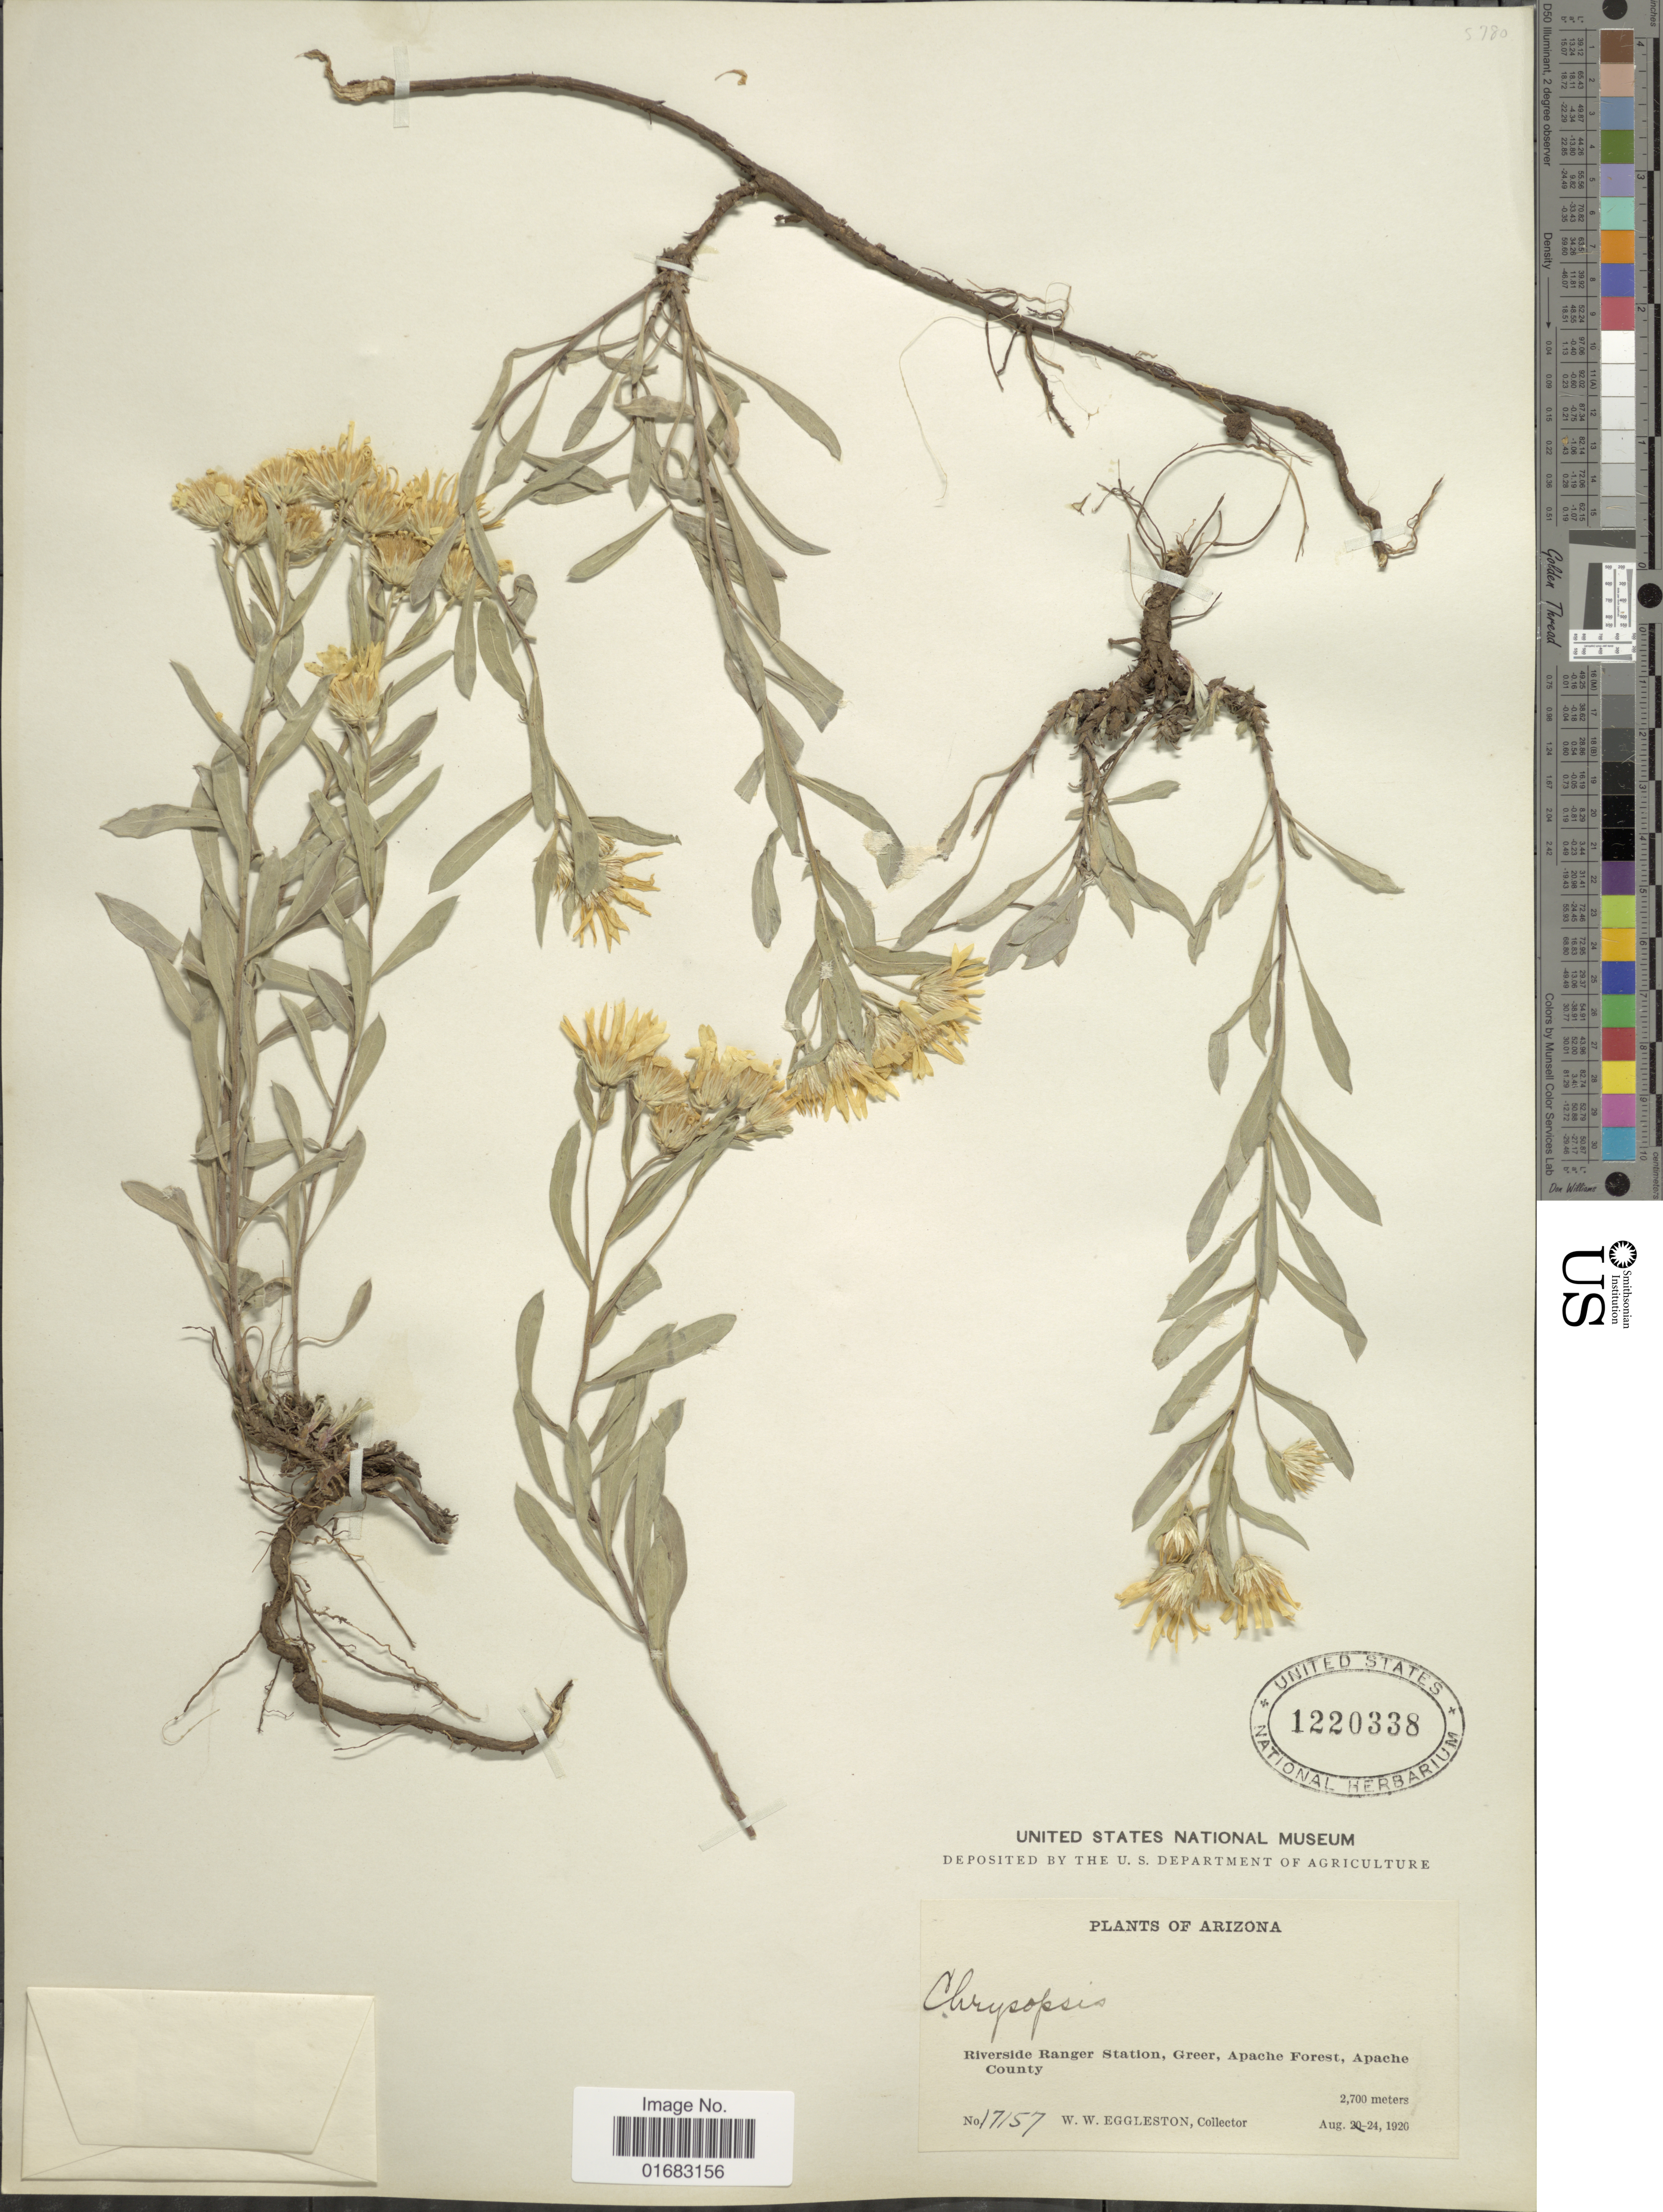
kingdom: Plantae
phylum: Tracheophyta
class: Magnoliopsida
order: Asterales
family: Asteraceae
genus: Heterotheca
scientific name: Heterotheca sp.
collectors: W. W. Eggleston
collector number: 17157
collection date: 1920-08-24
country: United States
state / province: Arizona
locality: Arizona. Riverside Ranger Station, Greer, Apache Forest, Apache County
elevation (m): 2700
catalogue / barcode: US 1220338